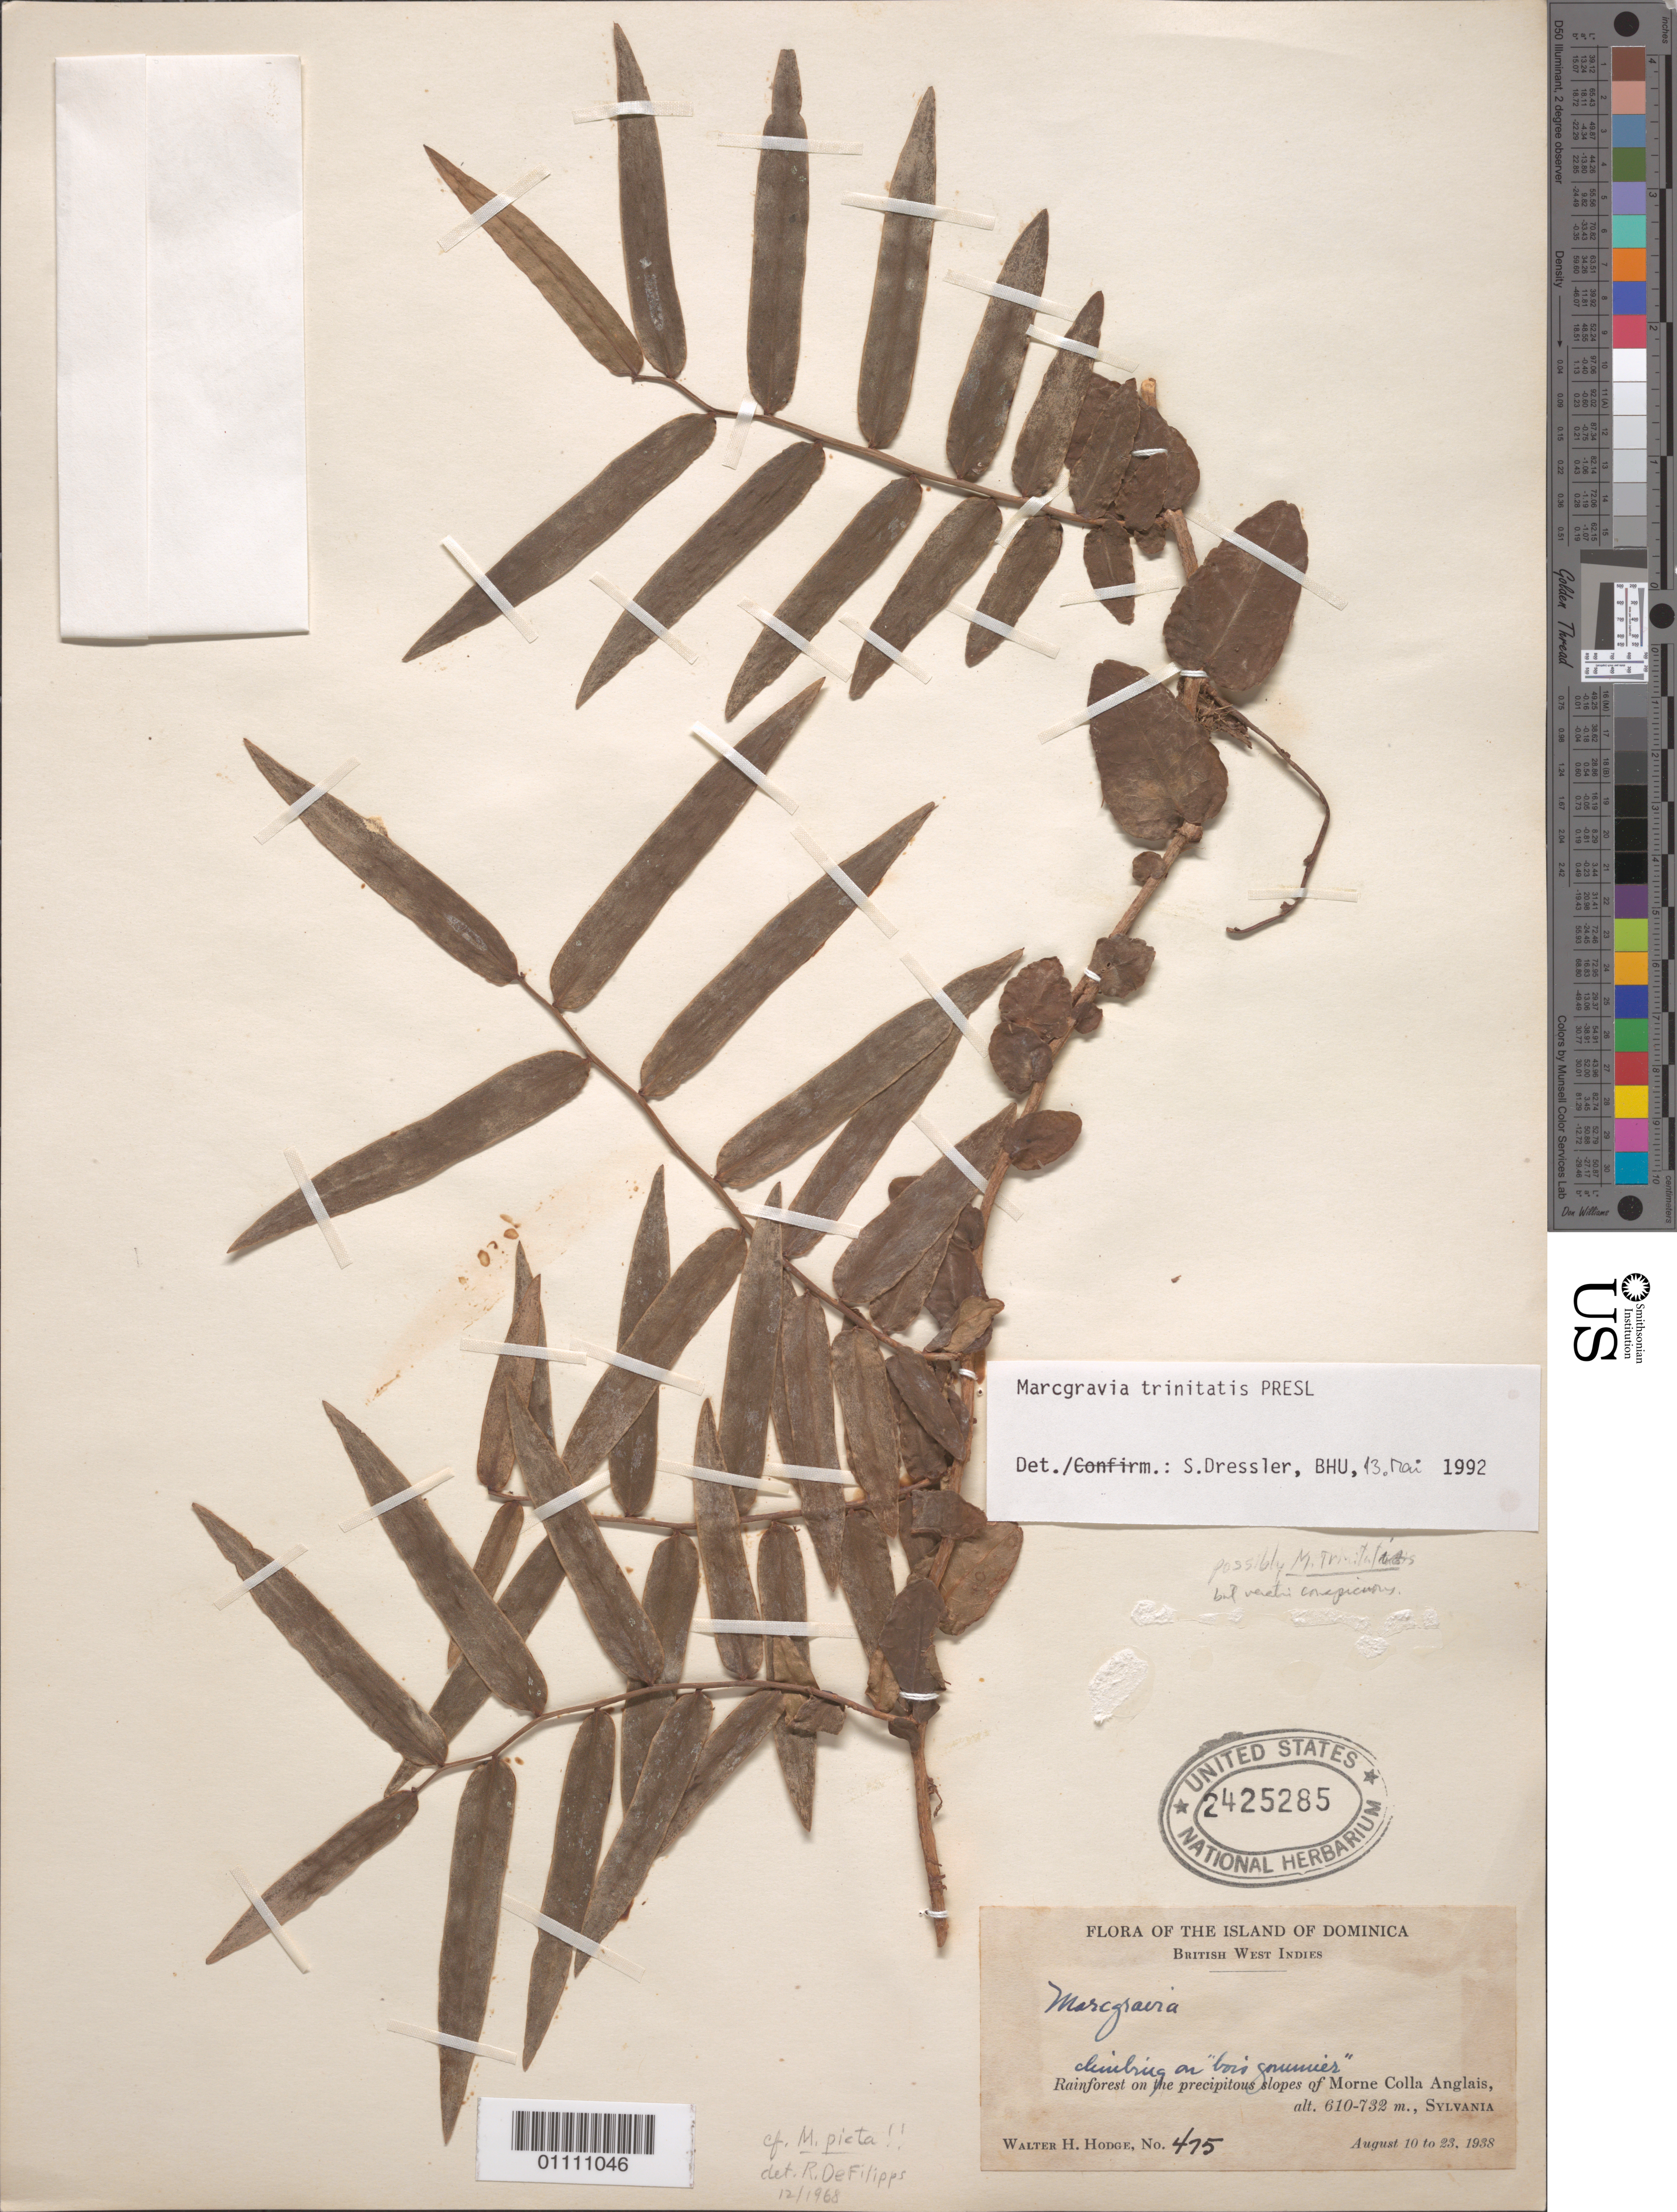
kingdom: Plantae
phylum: Tracheophyta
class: Magnoliopsida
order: Ericales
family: Marcgraviaceae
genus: Marcgravia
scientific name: Marcgravia trinitatis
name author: C. Presl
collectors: W. Hodge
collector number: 475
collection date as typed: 10 Aug 1938 to 23 Aug 1938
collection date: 1938-08-10/1938-08-23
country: Dominica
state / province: St. Paul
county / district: Sylvania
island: Dominica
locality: on slopes of Morne Colla Anglais, Sylvania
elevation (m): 610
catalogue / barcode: US 2425285